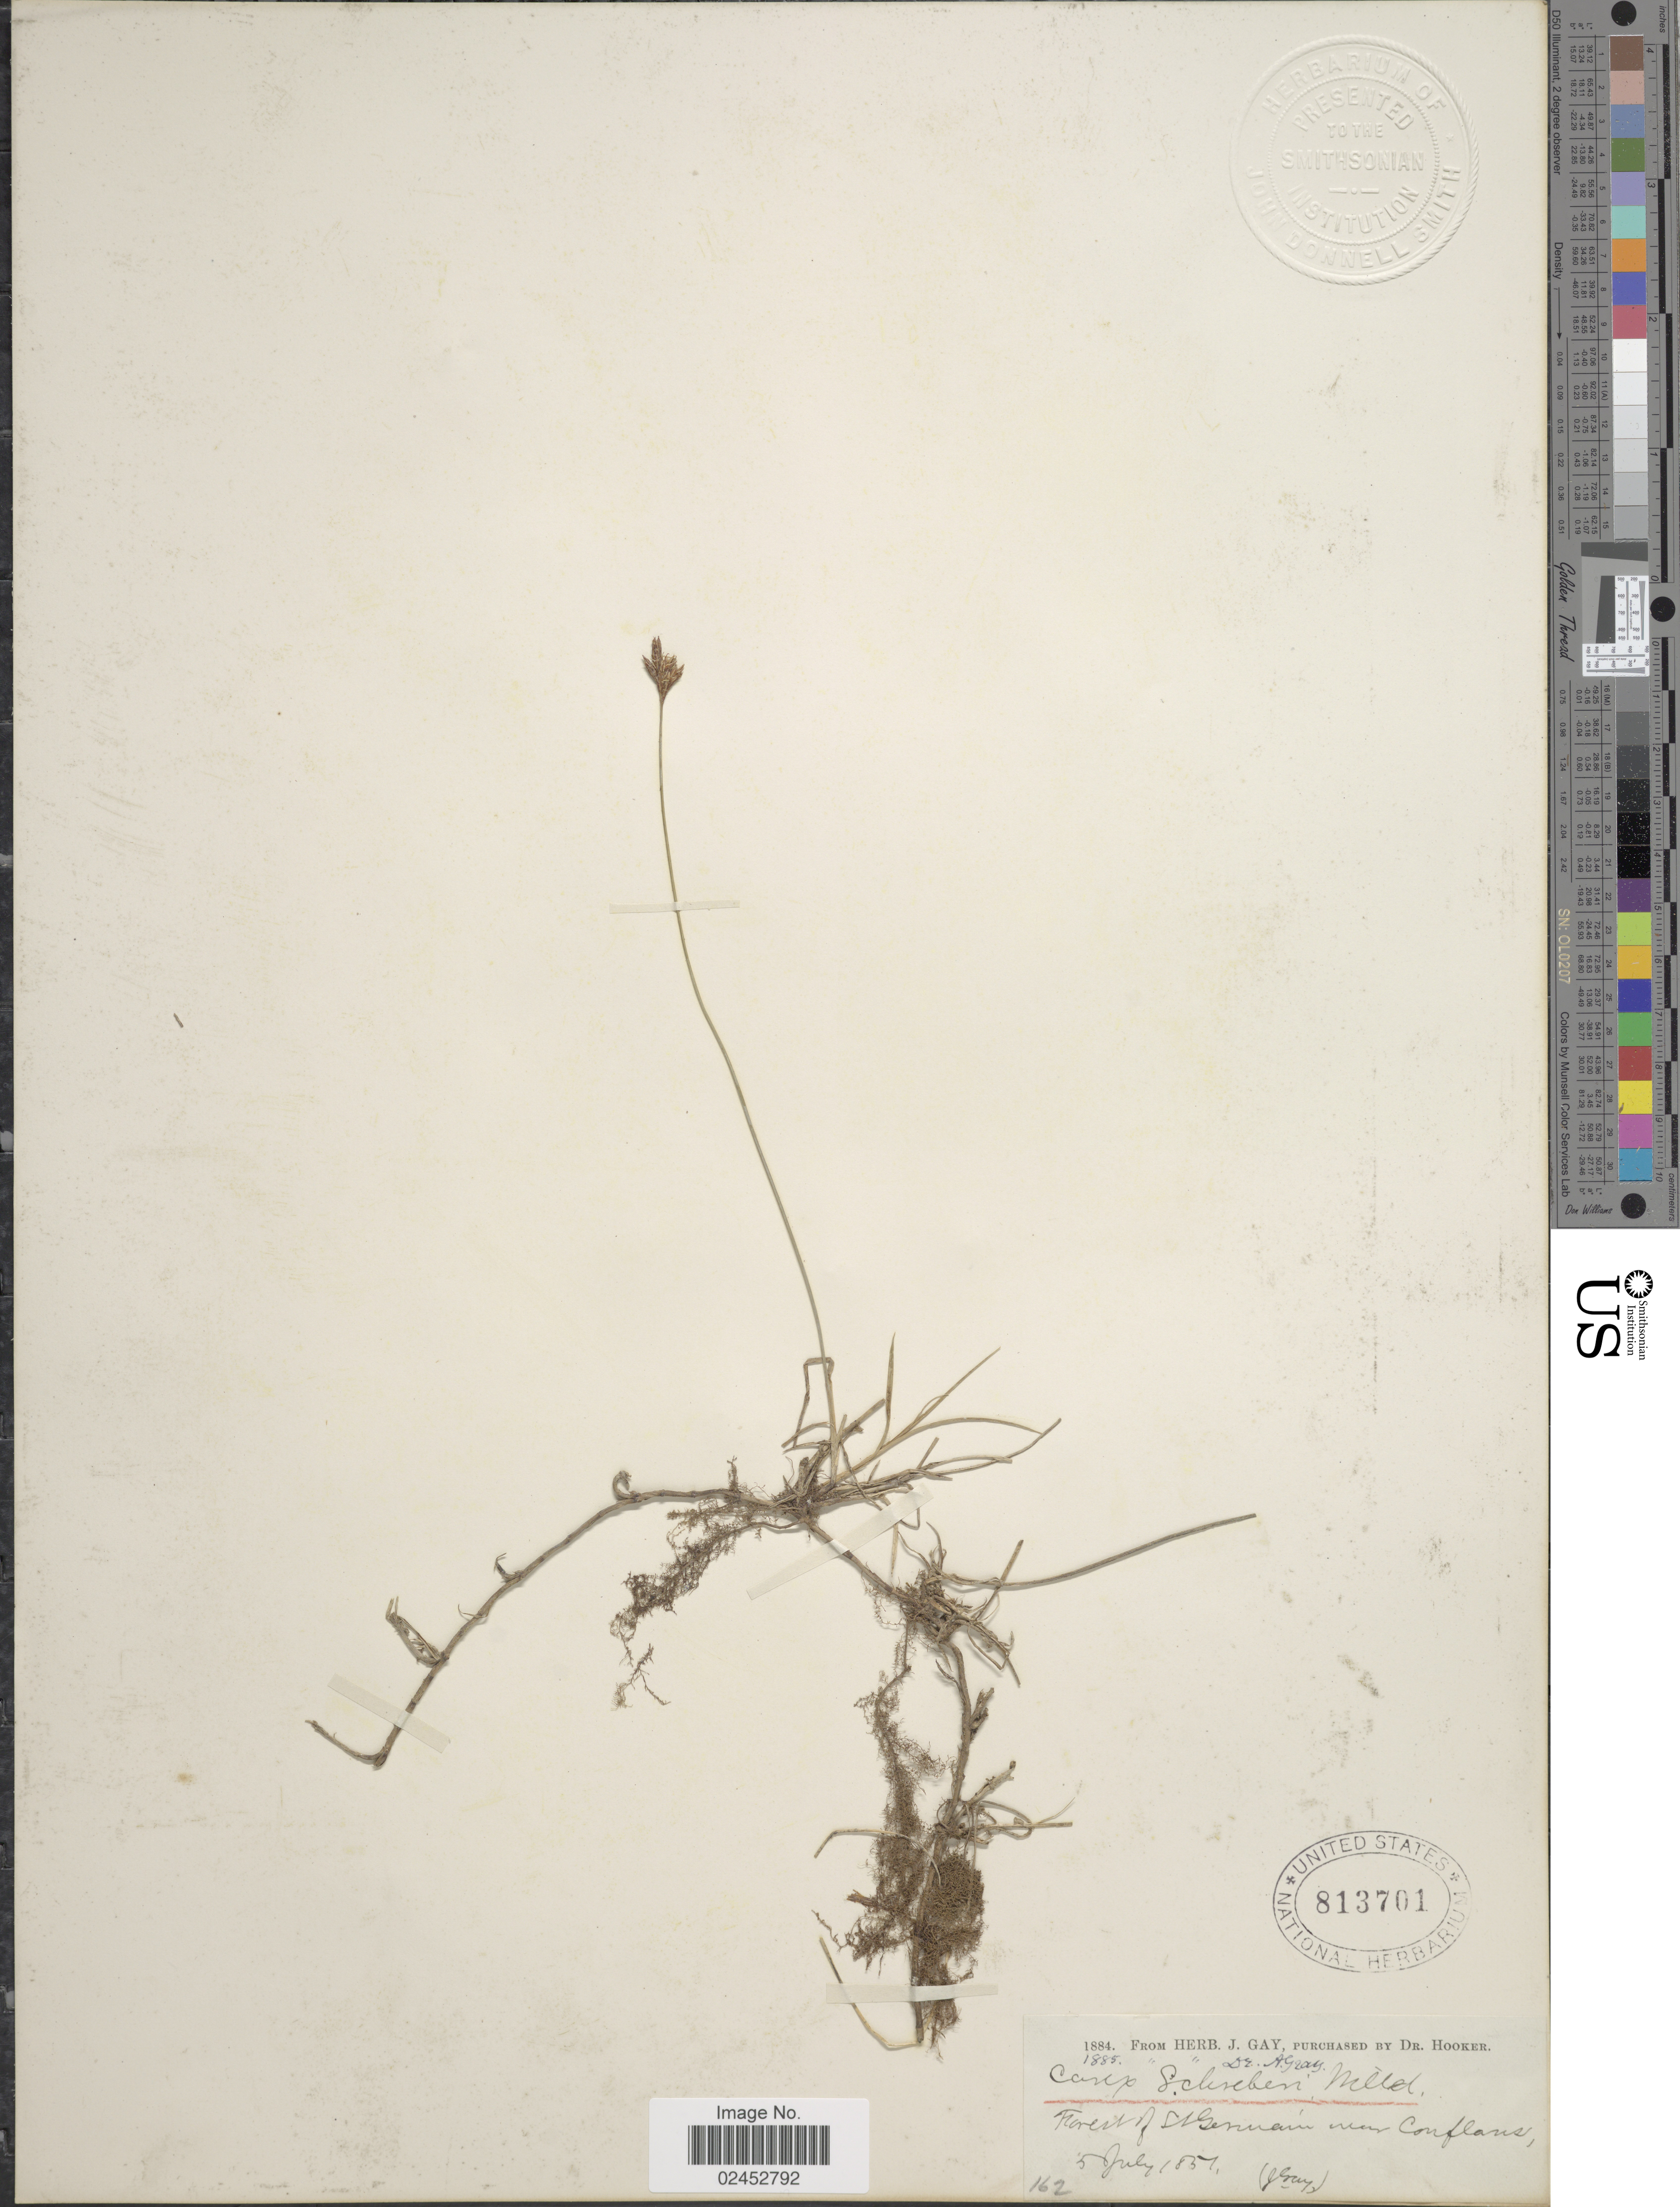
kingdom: Plantae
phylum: Tracheophyta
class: Liliopsida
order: Poales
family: Cyperaceae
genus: Carex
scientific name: Carex praecox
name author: Schreb.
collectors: J. E. Gray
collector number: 162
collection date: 1851-07-05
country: France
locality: Forest of St. Germain near Conflans [interpreted]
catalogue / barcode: US 813701